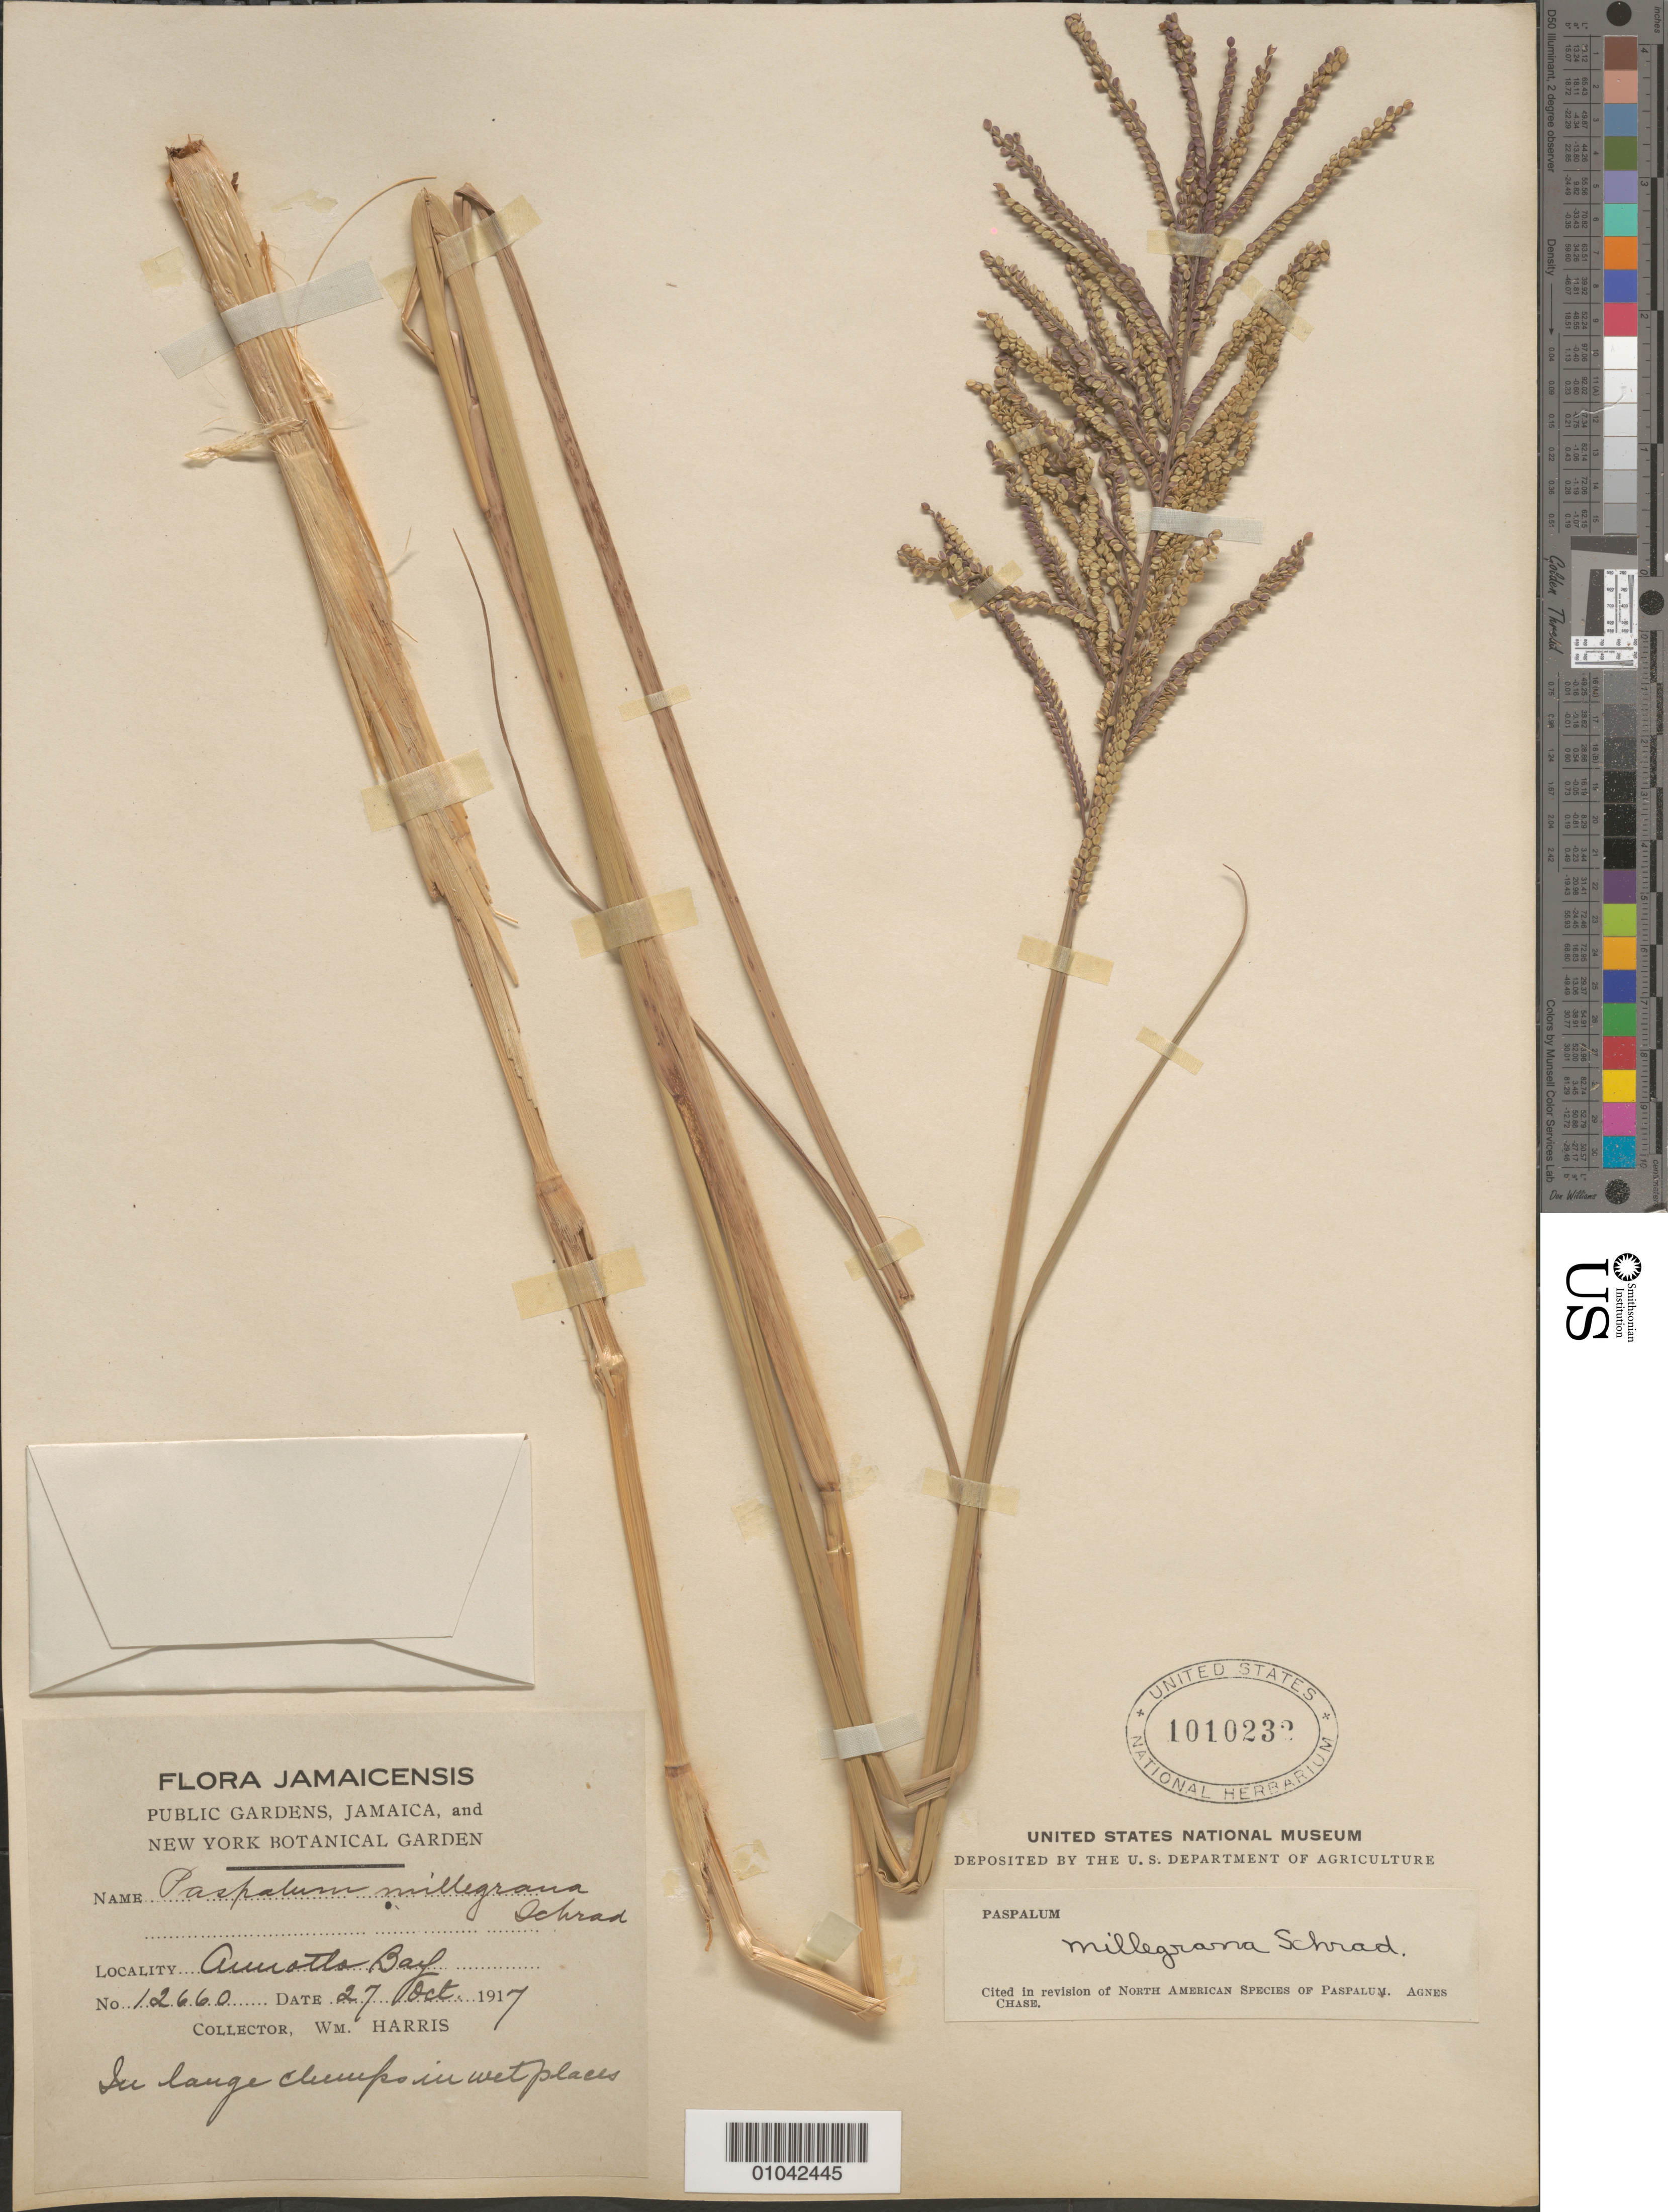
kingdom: Plantae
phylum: Tracheophyta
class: Liliopsida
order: Poales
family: Poaceae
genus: Paspalum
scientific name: Paspalum millegrana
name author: Schrad.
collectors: W. Harris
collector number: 12660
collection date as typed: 27 Oct 1917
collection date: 1917-10-27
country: Jamaica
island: Jamaica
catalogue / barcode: US 1010232